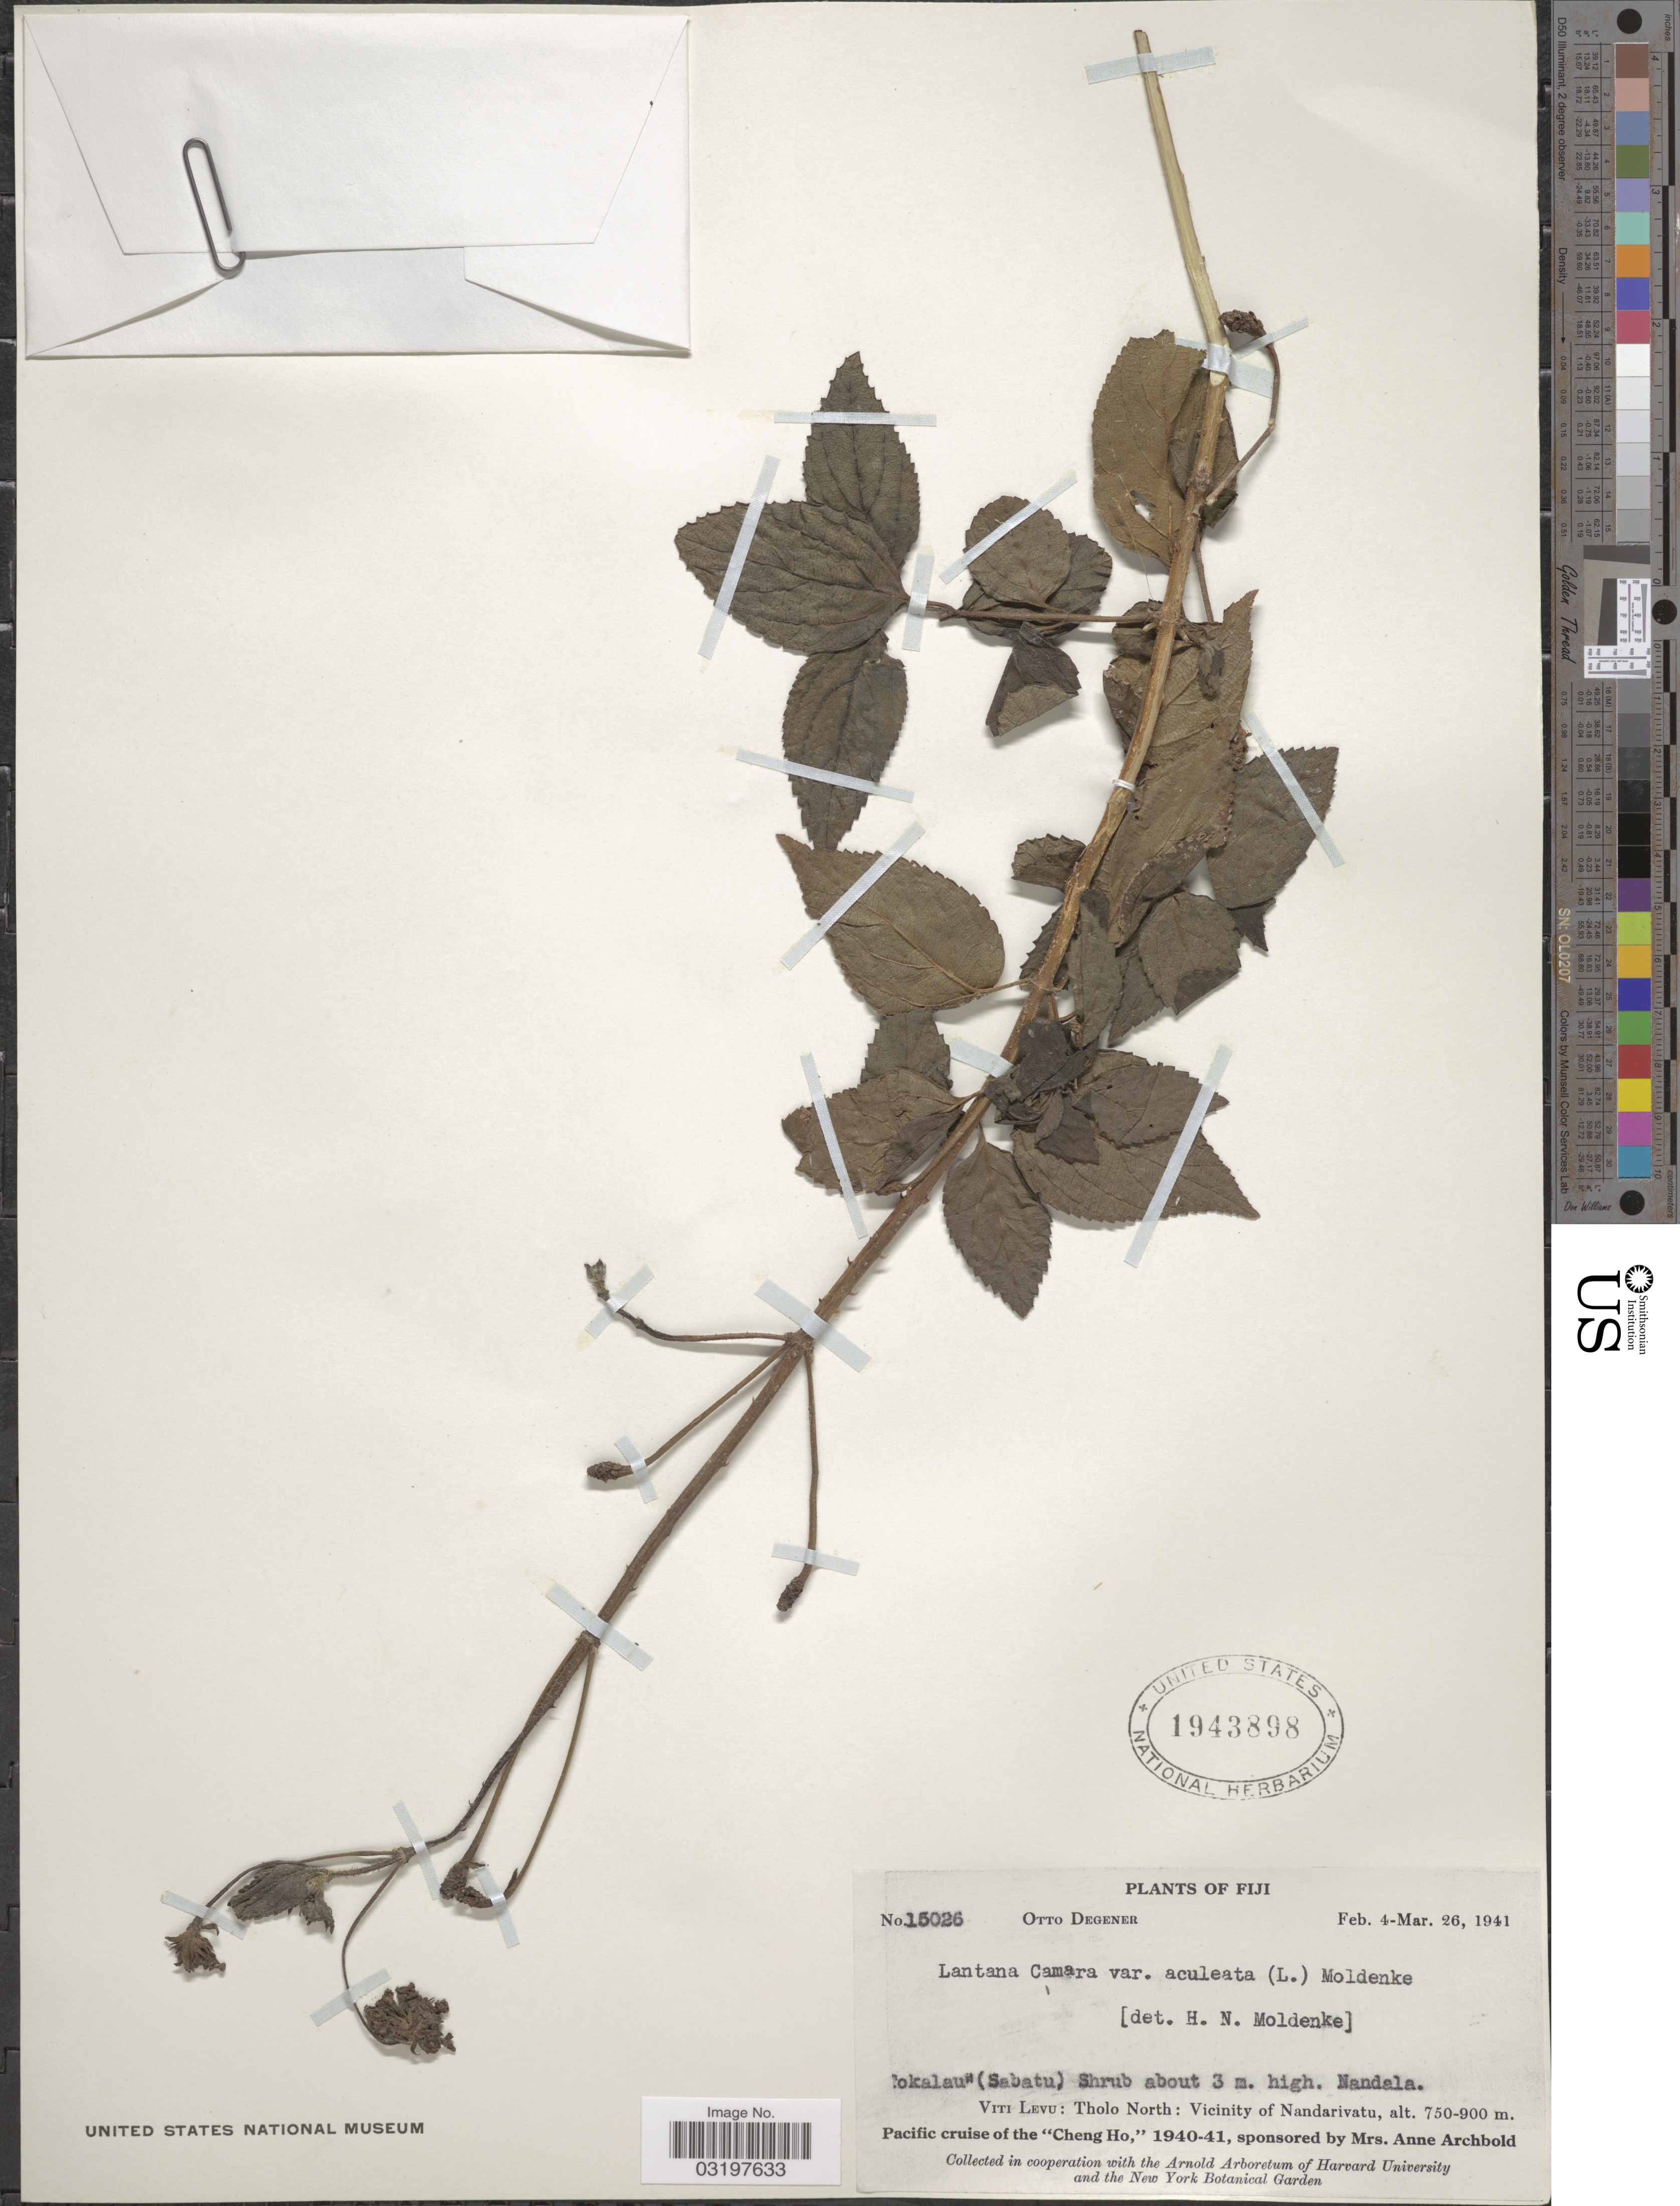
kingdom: Plantae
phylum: Tracheophyta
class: Magnoliopsida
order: Lamiales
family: Verbenaceae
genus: Lantana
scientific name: Lantana camara var. aculeata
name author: (L.) Moldenke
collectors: O. Degener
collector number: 15026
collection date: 1941-02-04/1941-03-26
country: Fiji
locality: Viti Levu: Tholo North: Vicinity of Nandarivatu.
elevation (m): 750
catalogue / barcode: US 1943898